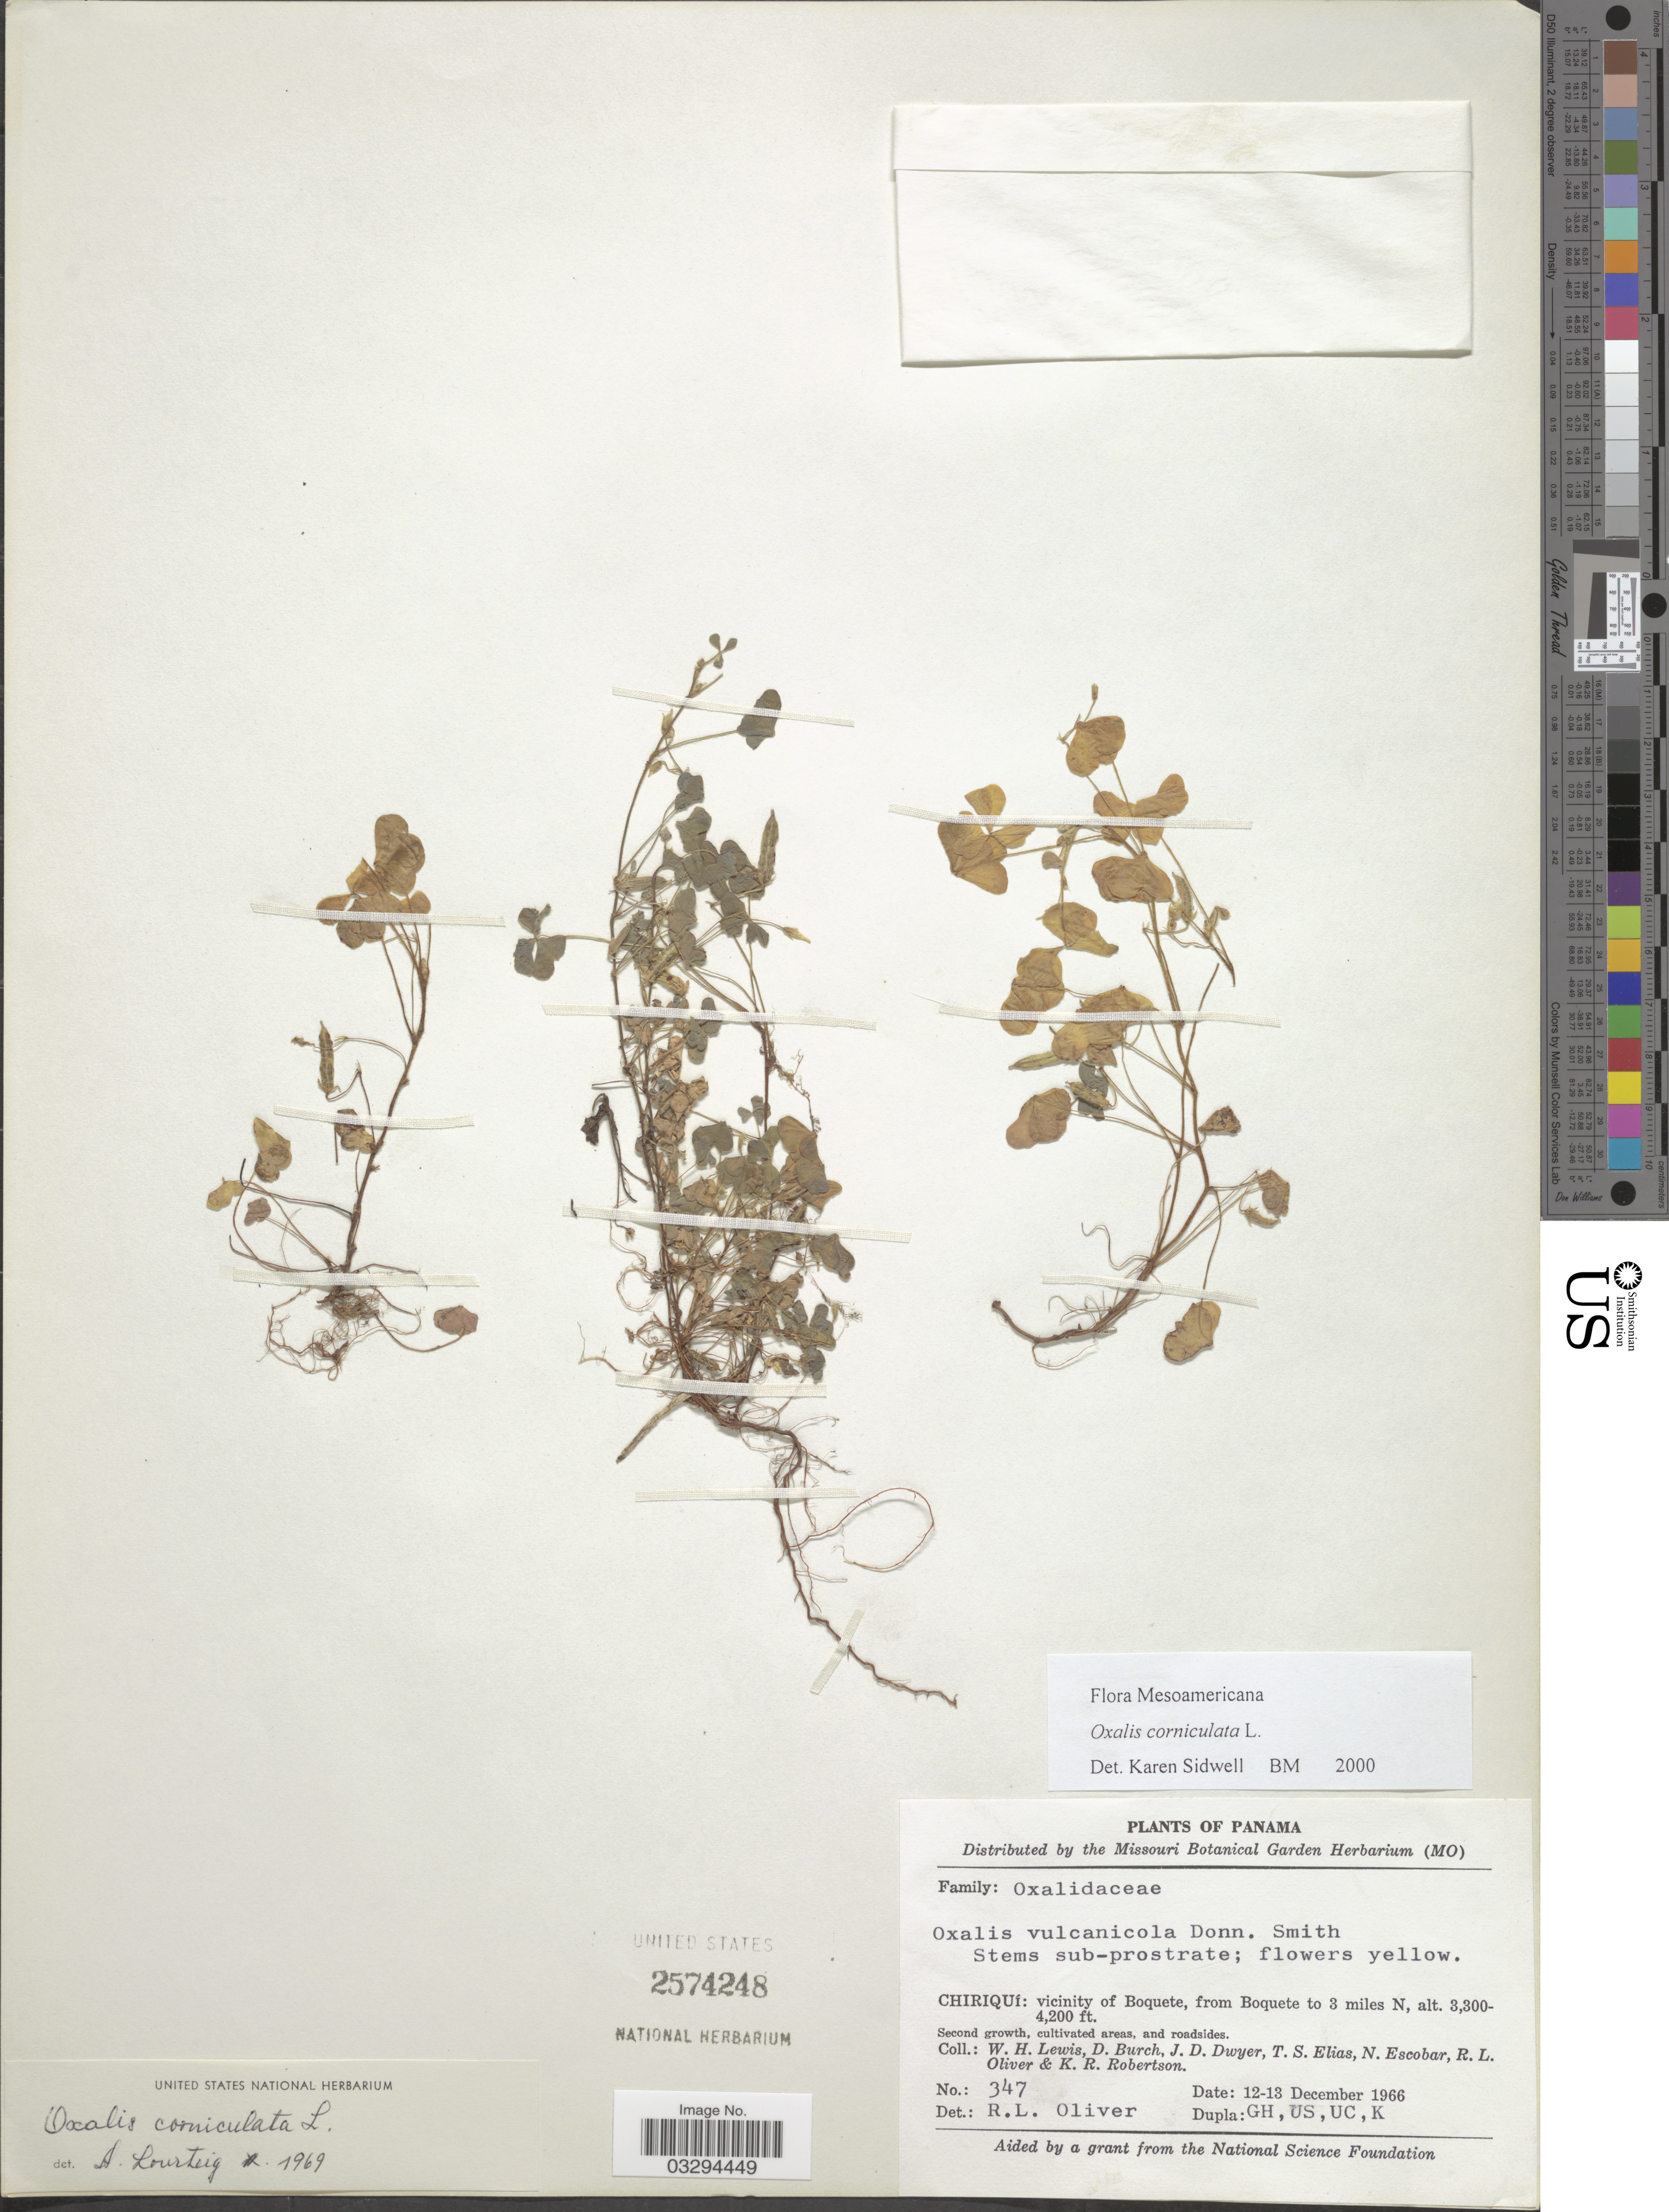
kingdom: Plantae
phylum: Tracheophyta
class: Magnoliopsida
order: Oxalidales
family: Oxalidaceae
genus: Oxalis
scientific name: Oxalis corniculata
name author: L.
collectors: W. H. Lewis, D. Burch, J. D. Dwyer, T. S. Elias & et al.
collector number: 347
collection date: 1966-12-12/1966-12-13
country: Panama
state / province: Chiriqui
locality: Vicinity of Boquete, from Boquete to 3 miles N.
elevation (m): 1006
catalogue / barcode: US 2574248